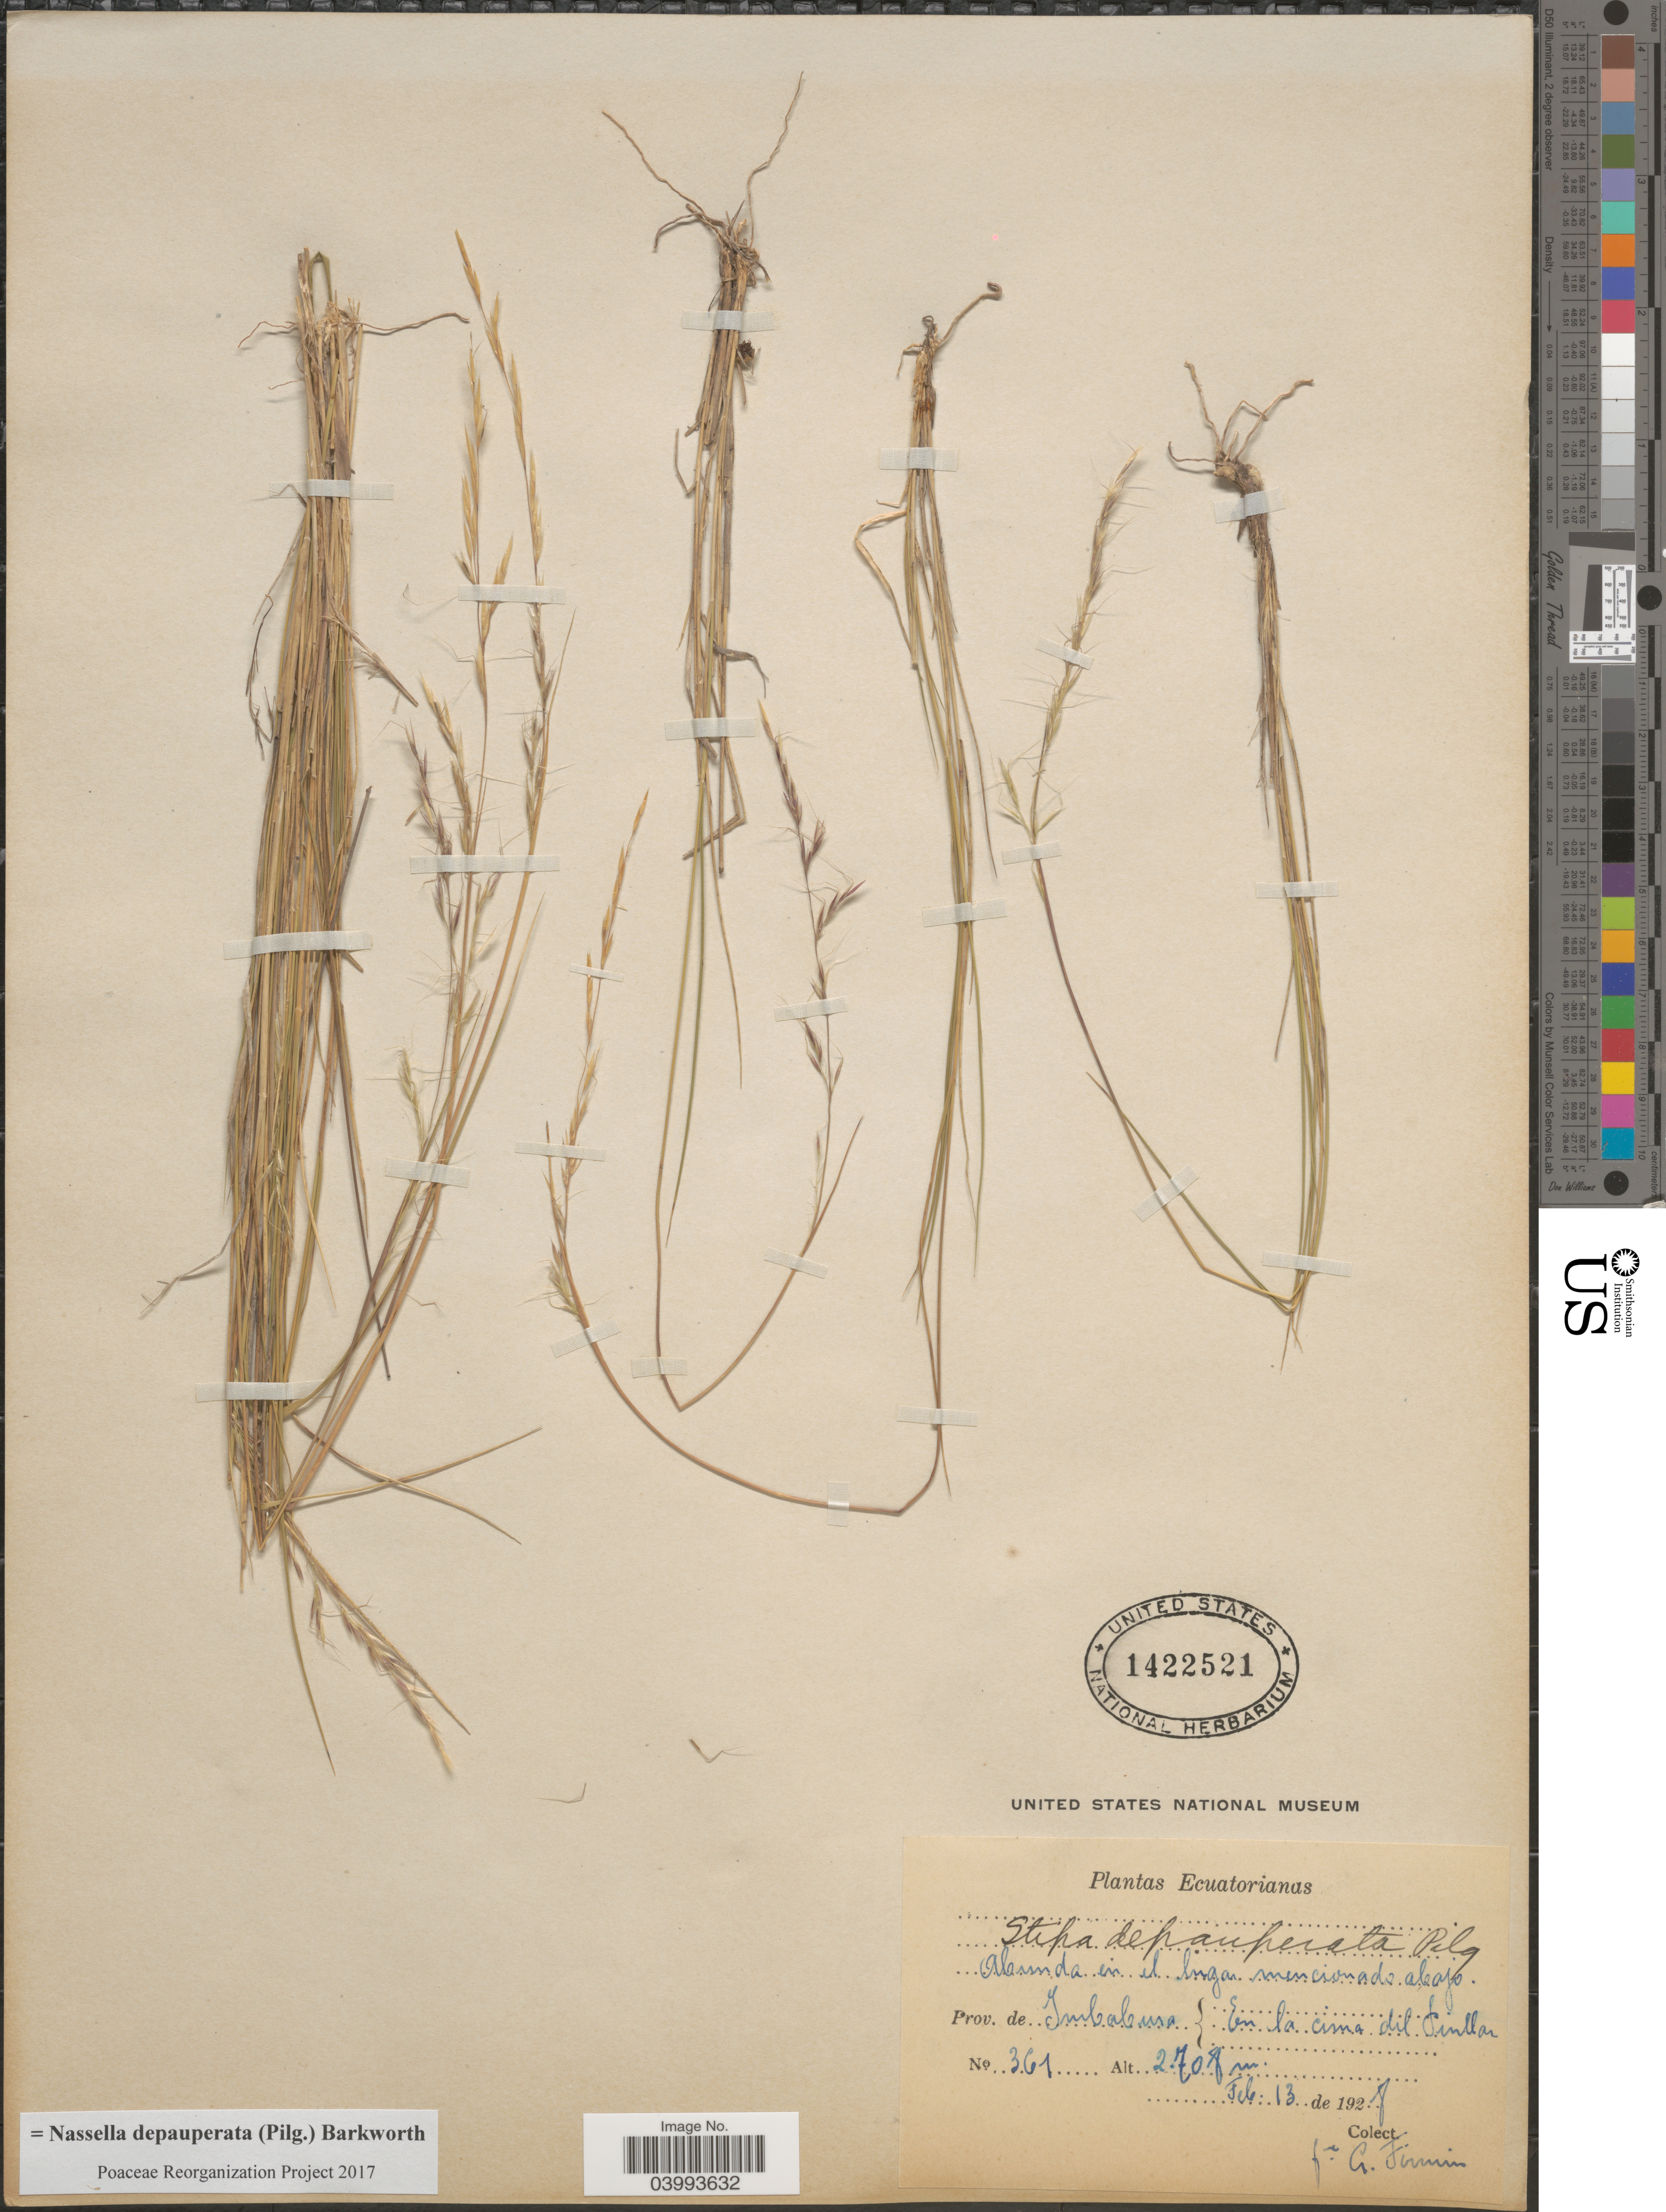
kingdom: Plantae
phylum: Tracheophyta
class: Liliopsida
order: Poales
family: Poaceae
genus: Nassella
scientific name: Nassella depauperata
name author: (Pilg.) Barkworth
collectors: F. Firmin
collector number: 361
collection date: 1928-02-13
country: Ecuador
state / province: Imbabura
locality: En la cima del Pinllar.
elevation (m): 2708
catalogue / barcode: US 1422521